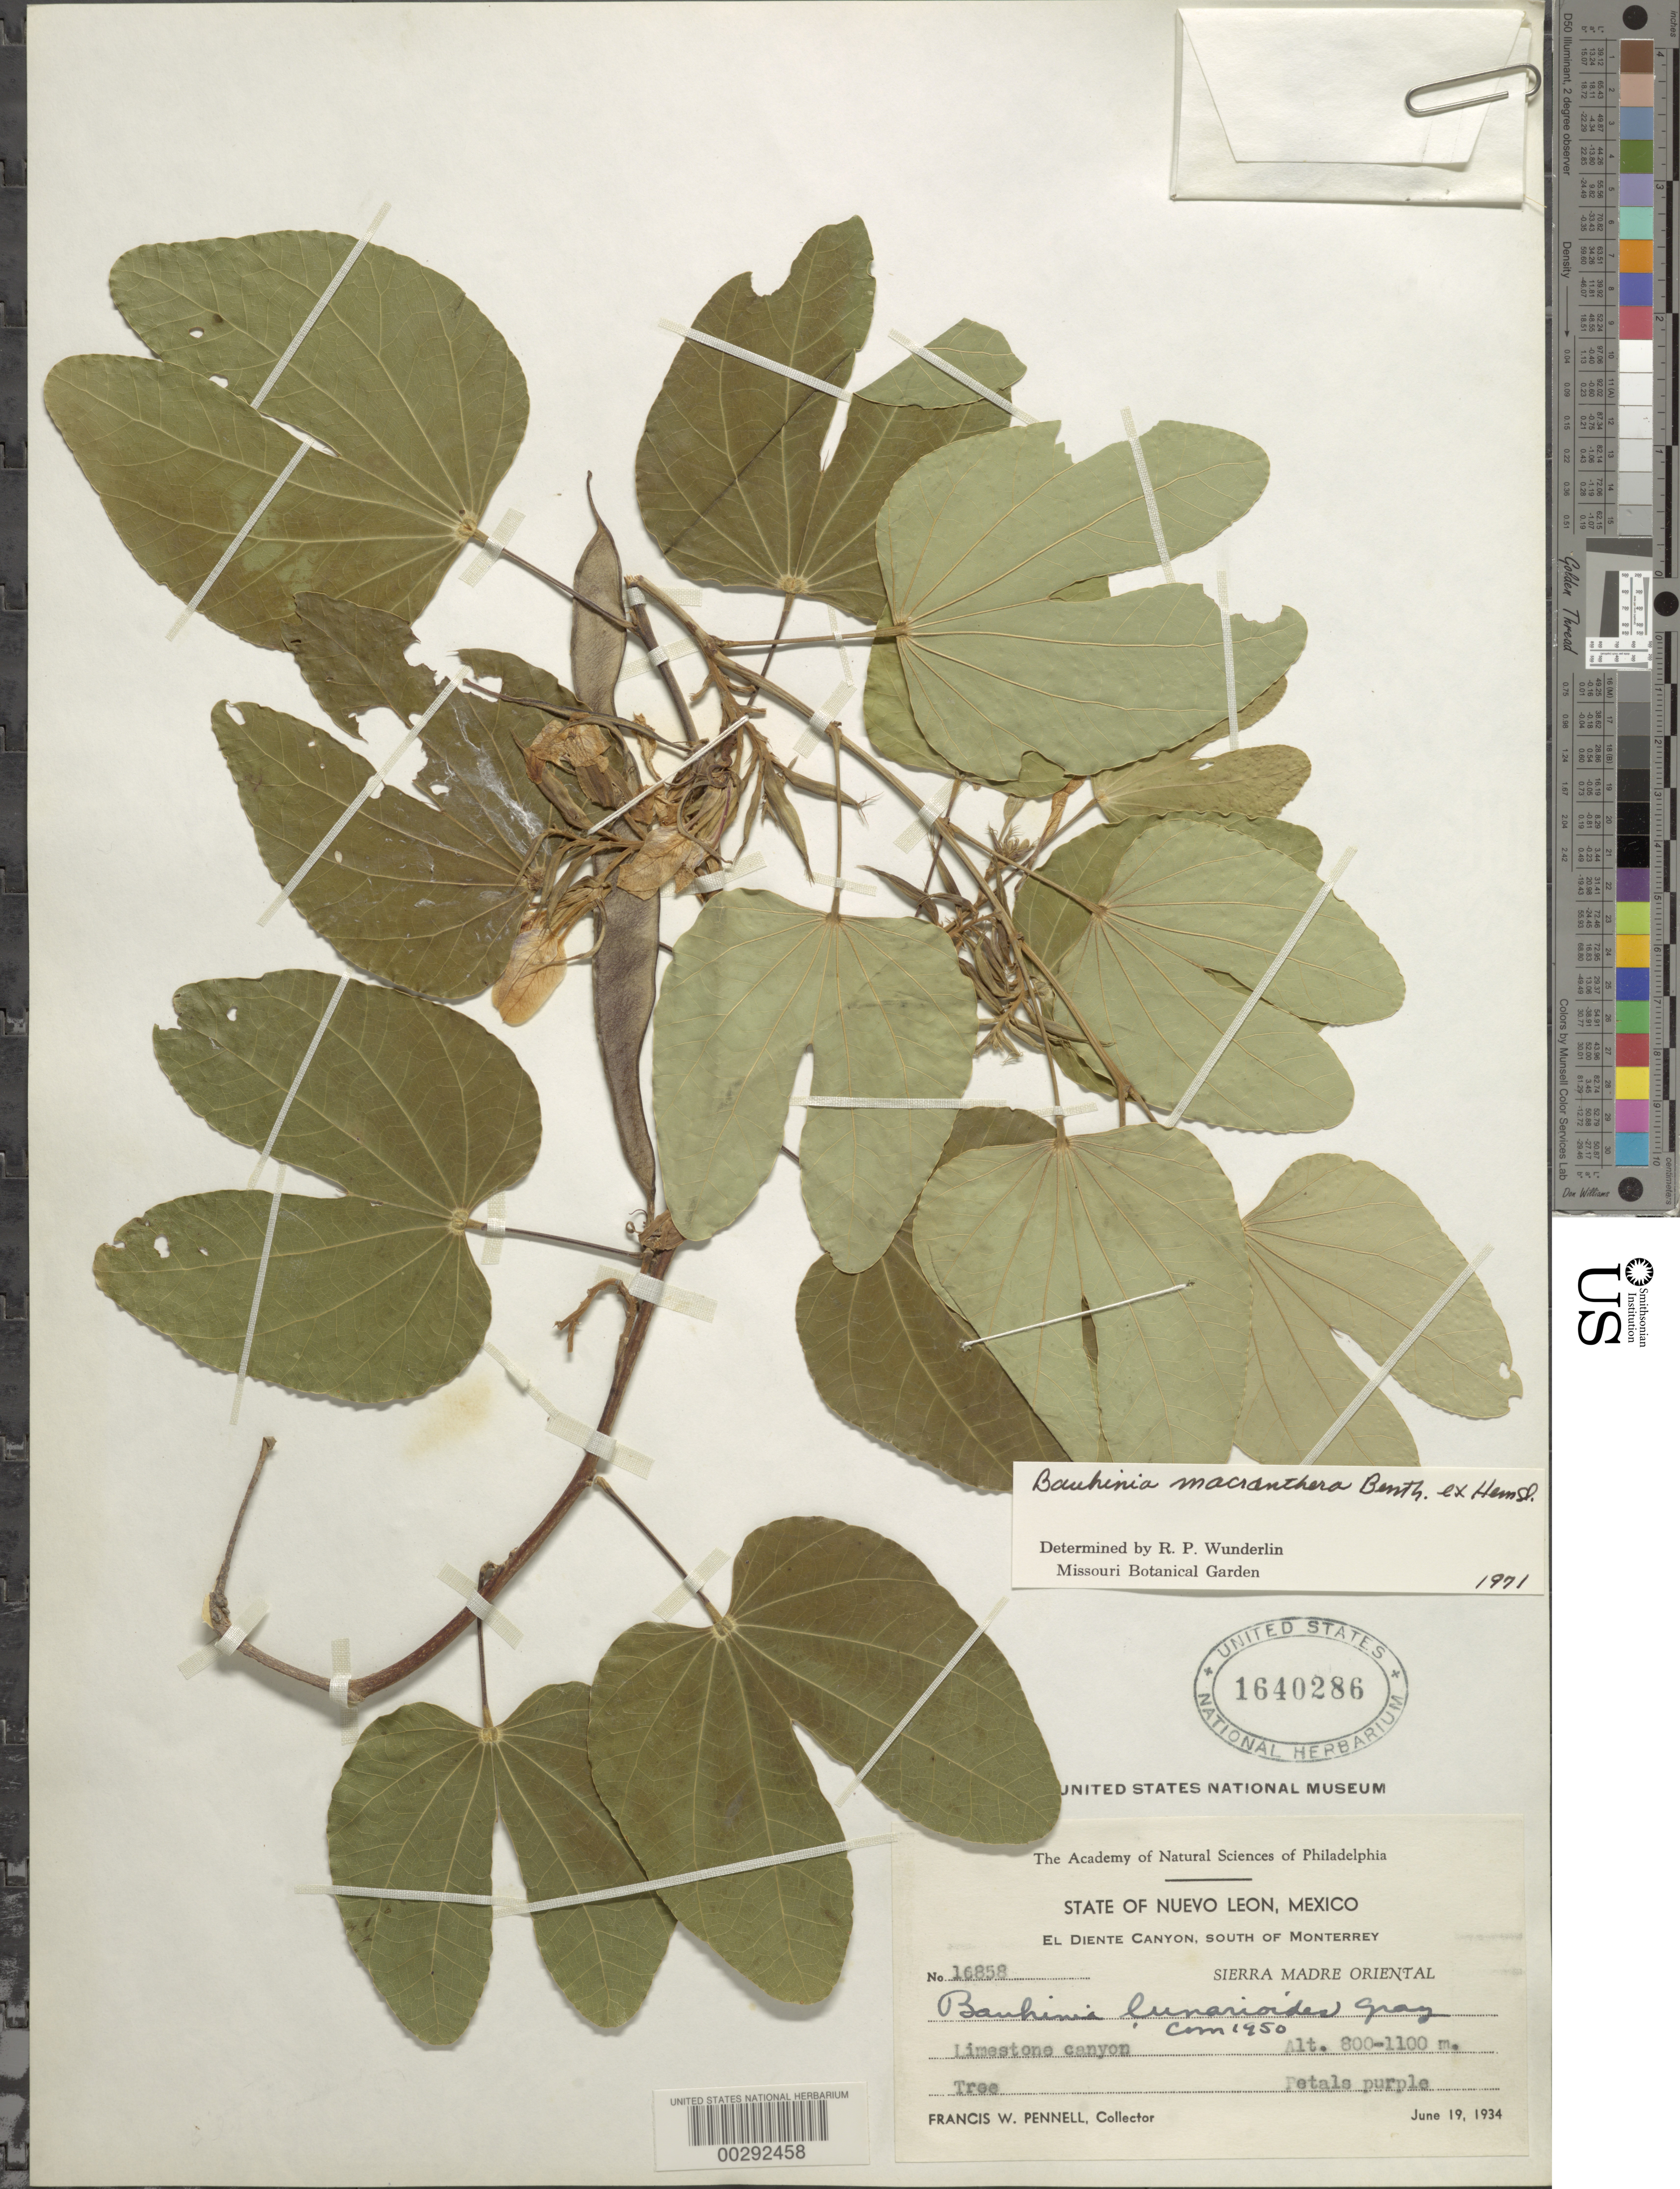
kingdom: Plantae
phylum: Tracheophyta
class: Magnoliopsida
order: Fabales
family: Fabaceae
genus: Bauhinia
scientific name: Bauhinia macranthera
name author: Benth. ex Hemsl.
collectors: F. W. Pennell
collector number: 16858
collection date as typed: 19 Jun 1934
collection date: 1934-06-19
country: Mexico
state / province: Nuevo León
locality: El diente canyon, S of monterey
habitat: Limestone canyon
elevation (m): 800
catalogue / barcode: US 1640286